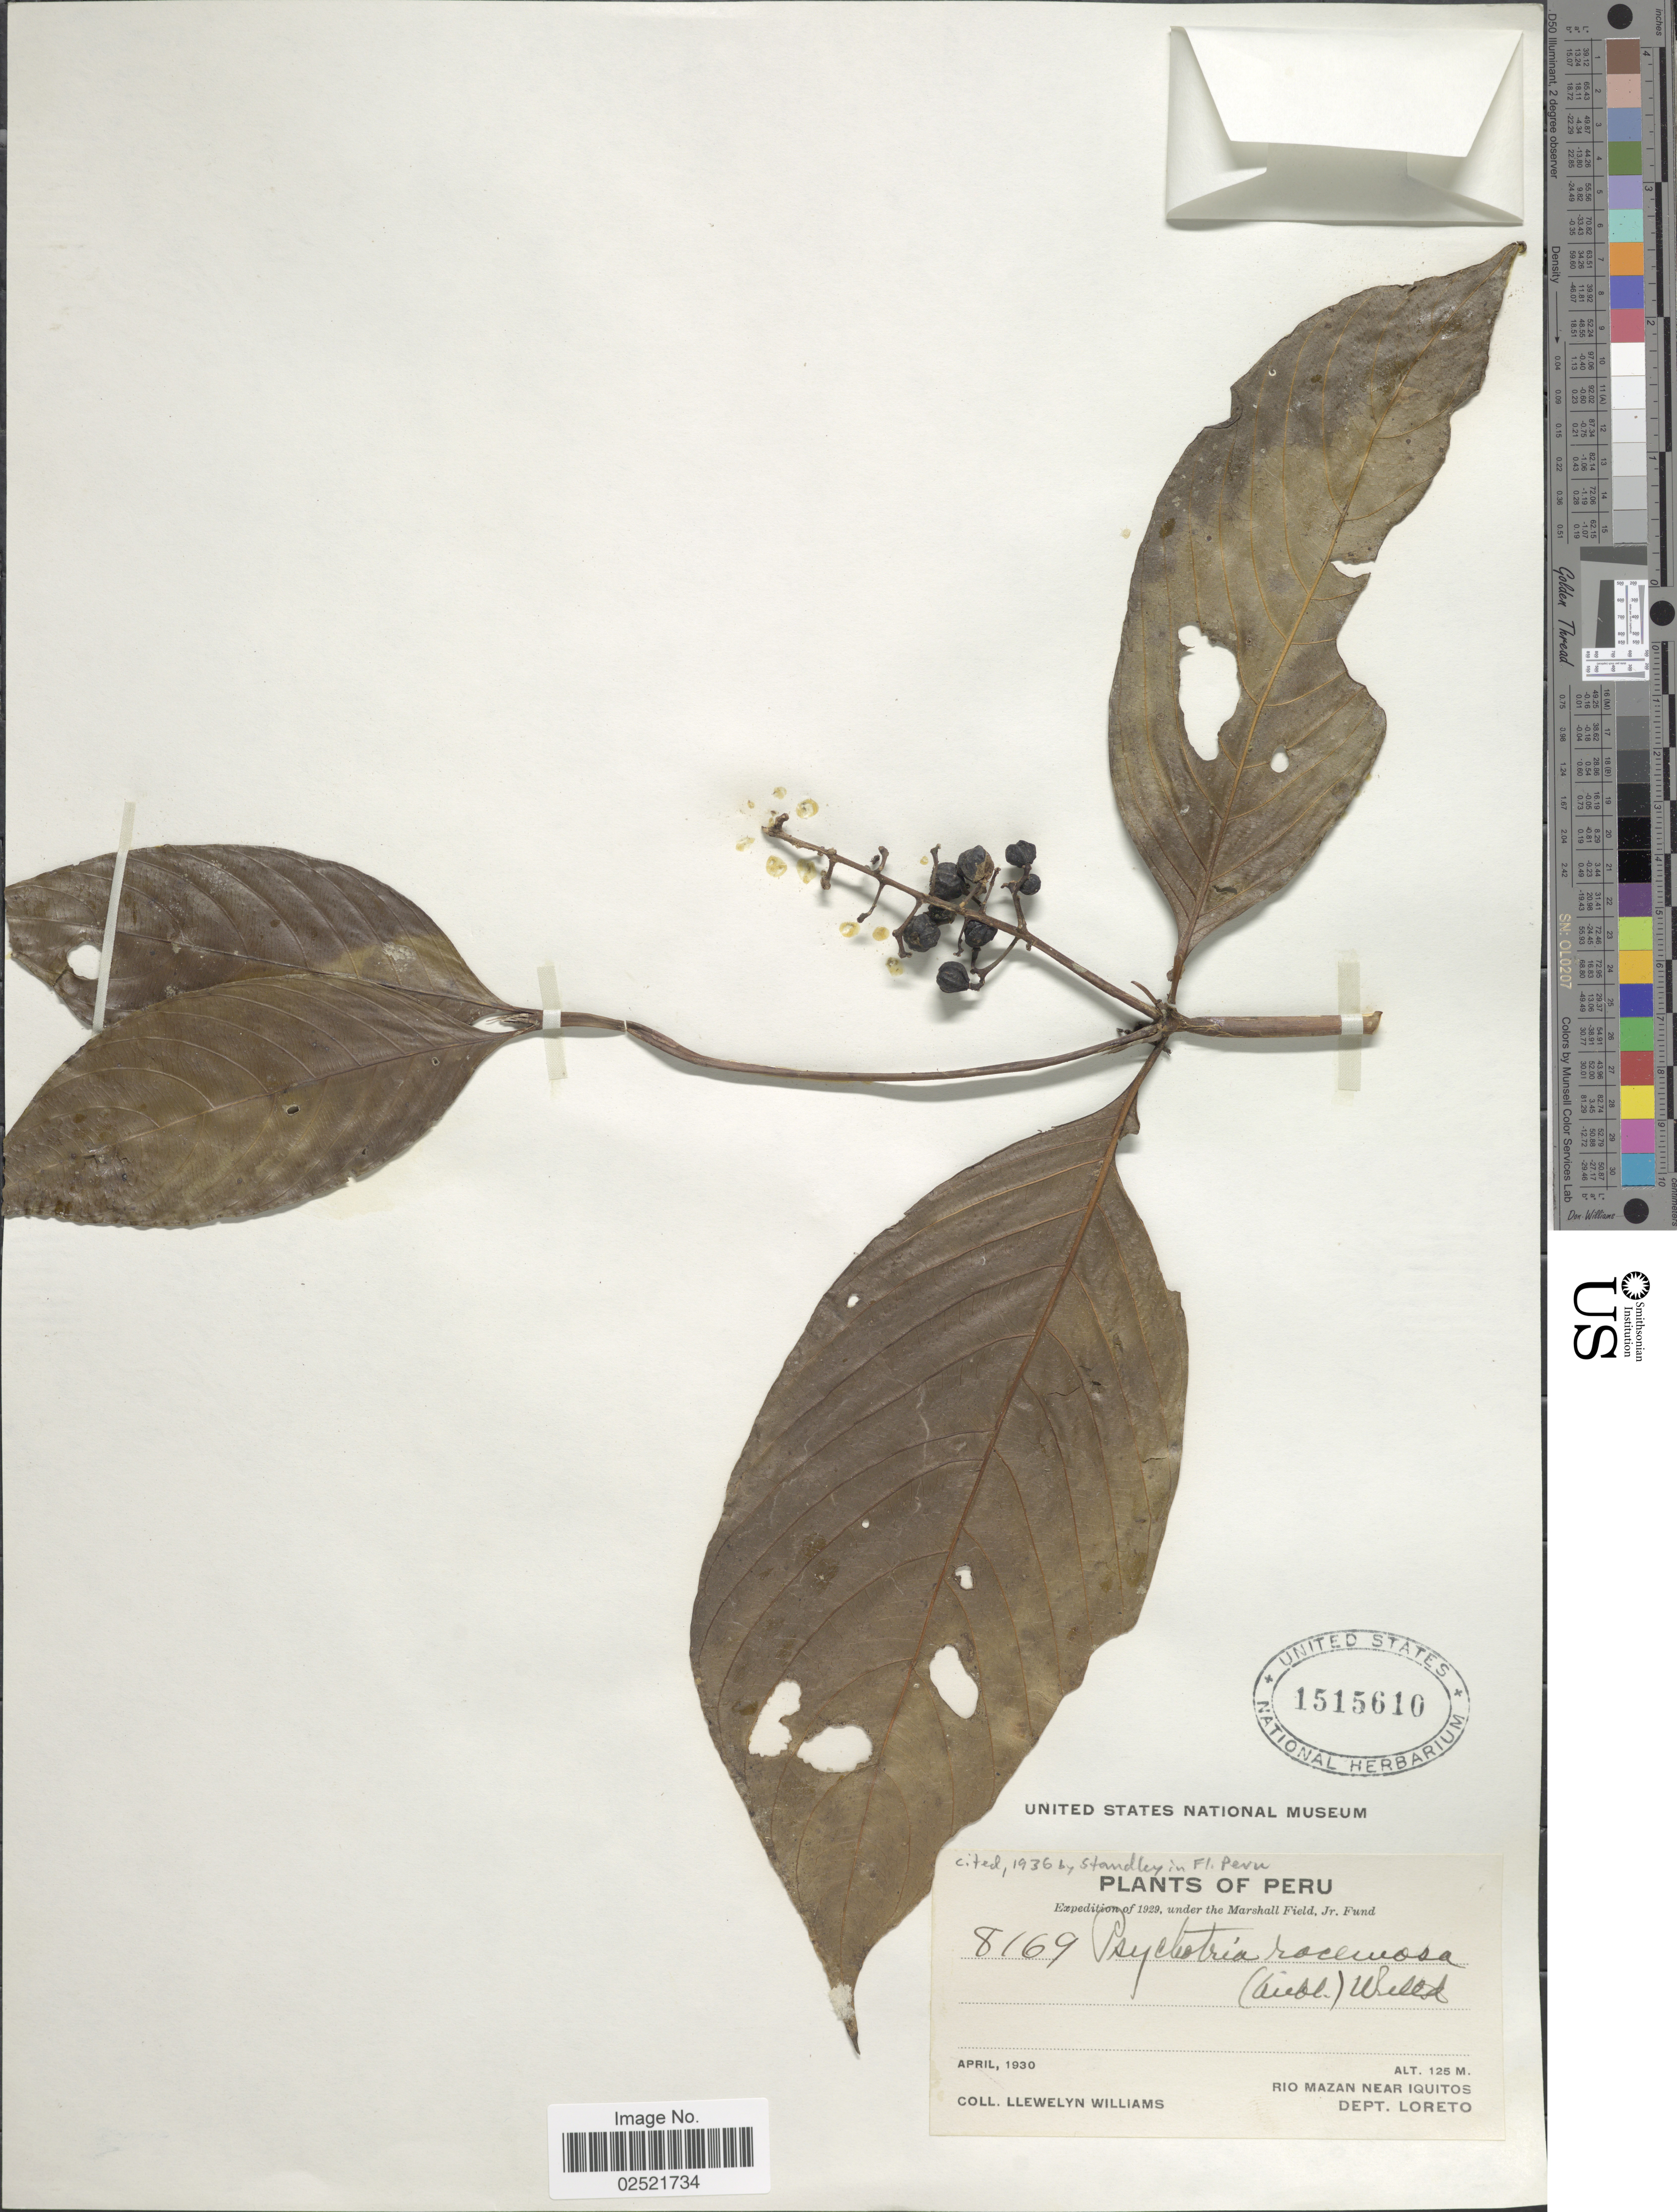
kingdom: Plantae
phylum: Tracheophyta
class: Magnoliopsida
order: Gentianales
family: Rubiaceae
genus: Psychotria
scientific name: Psychotria racemosa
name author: (Aubl.) Raeuschel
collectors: Ll. Williams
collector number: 8169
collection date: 1930-04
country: Peru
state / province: Loreto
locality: Rio Mazan near Iquitos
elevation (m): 125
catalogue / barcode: US 1515610